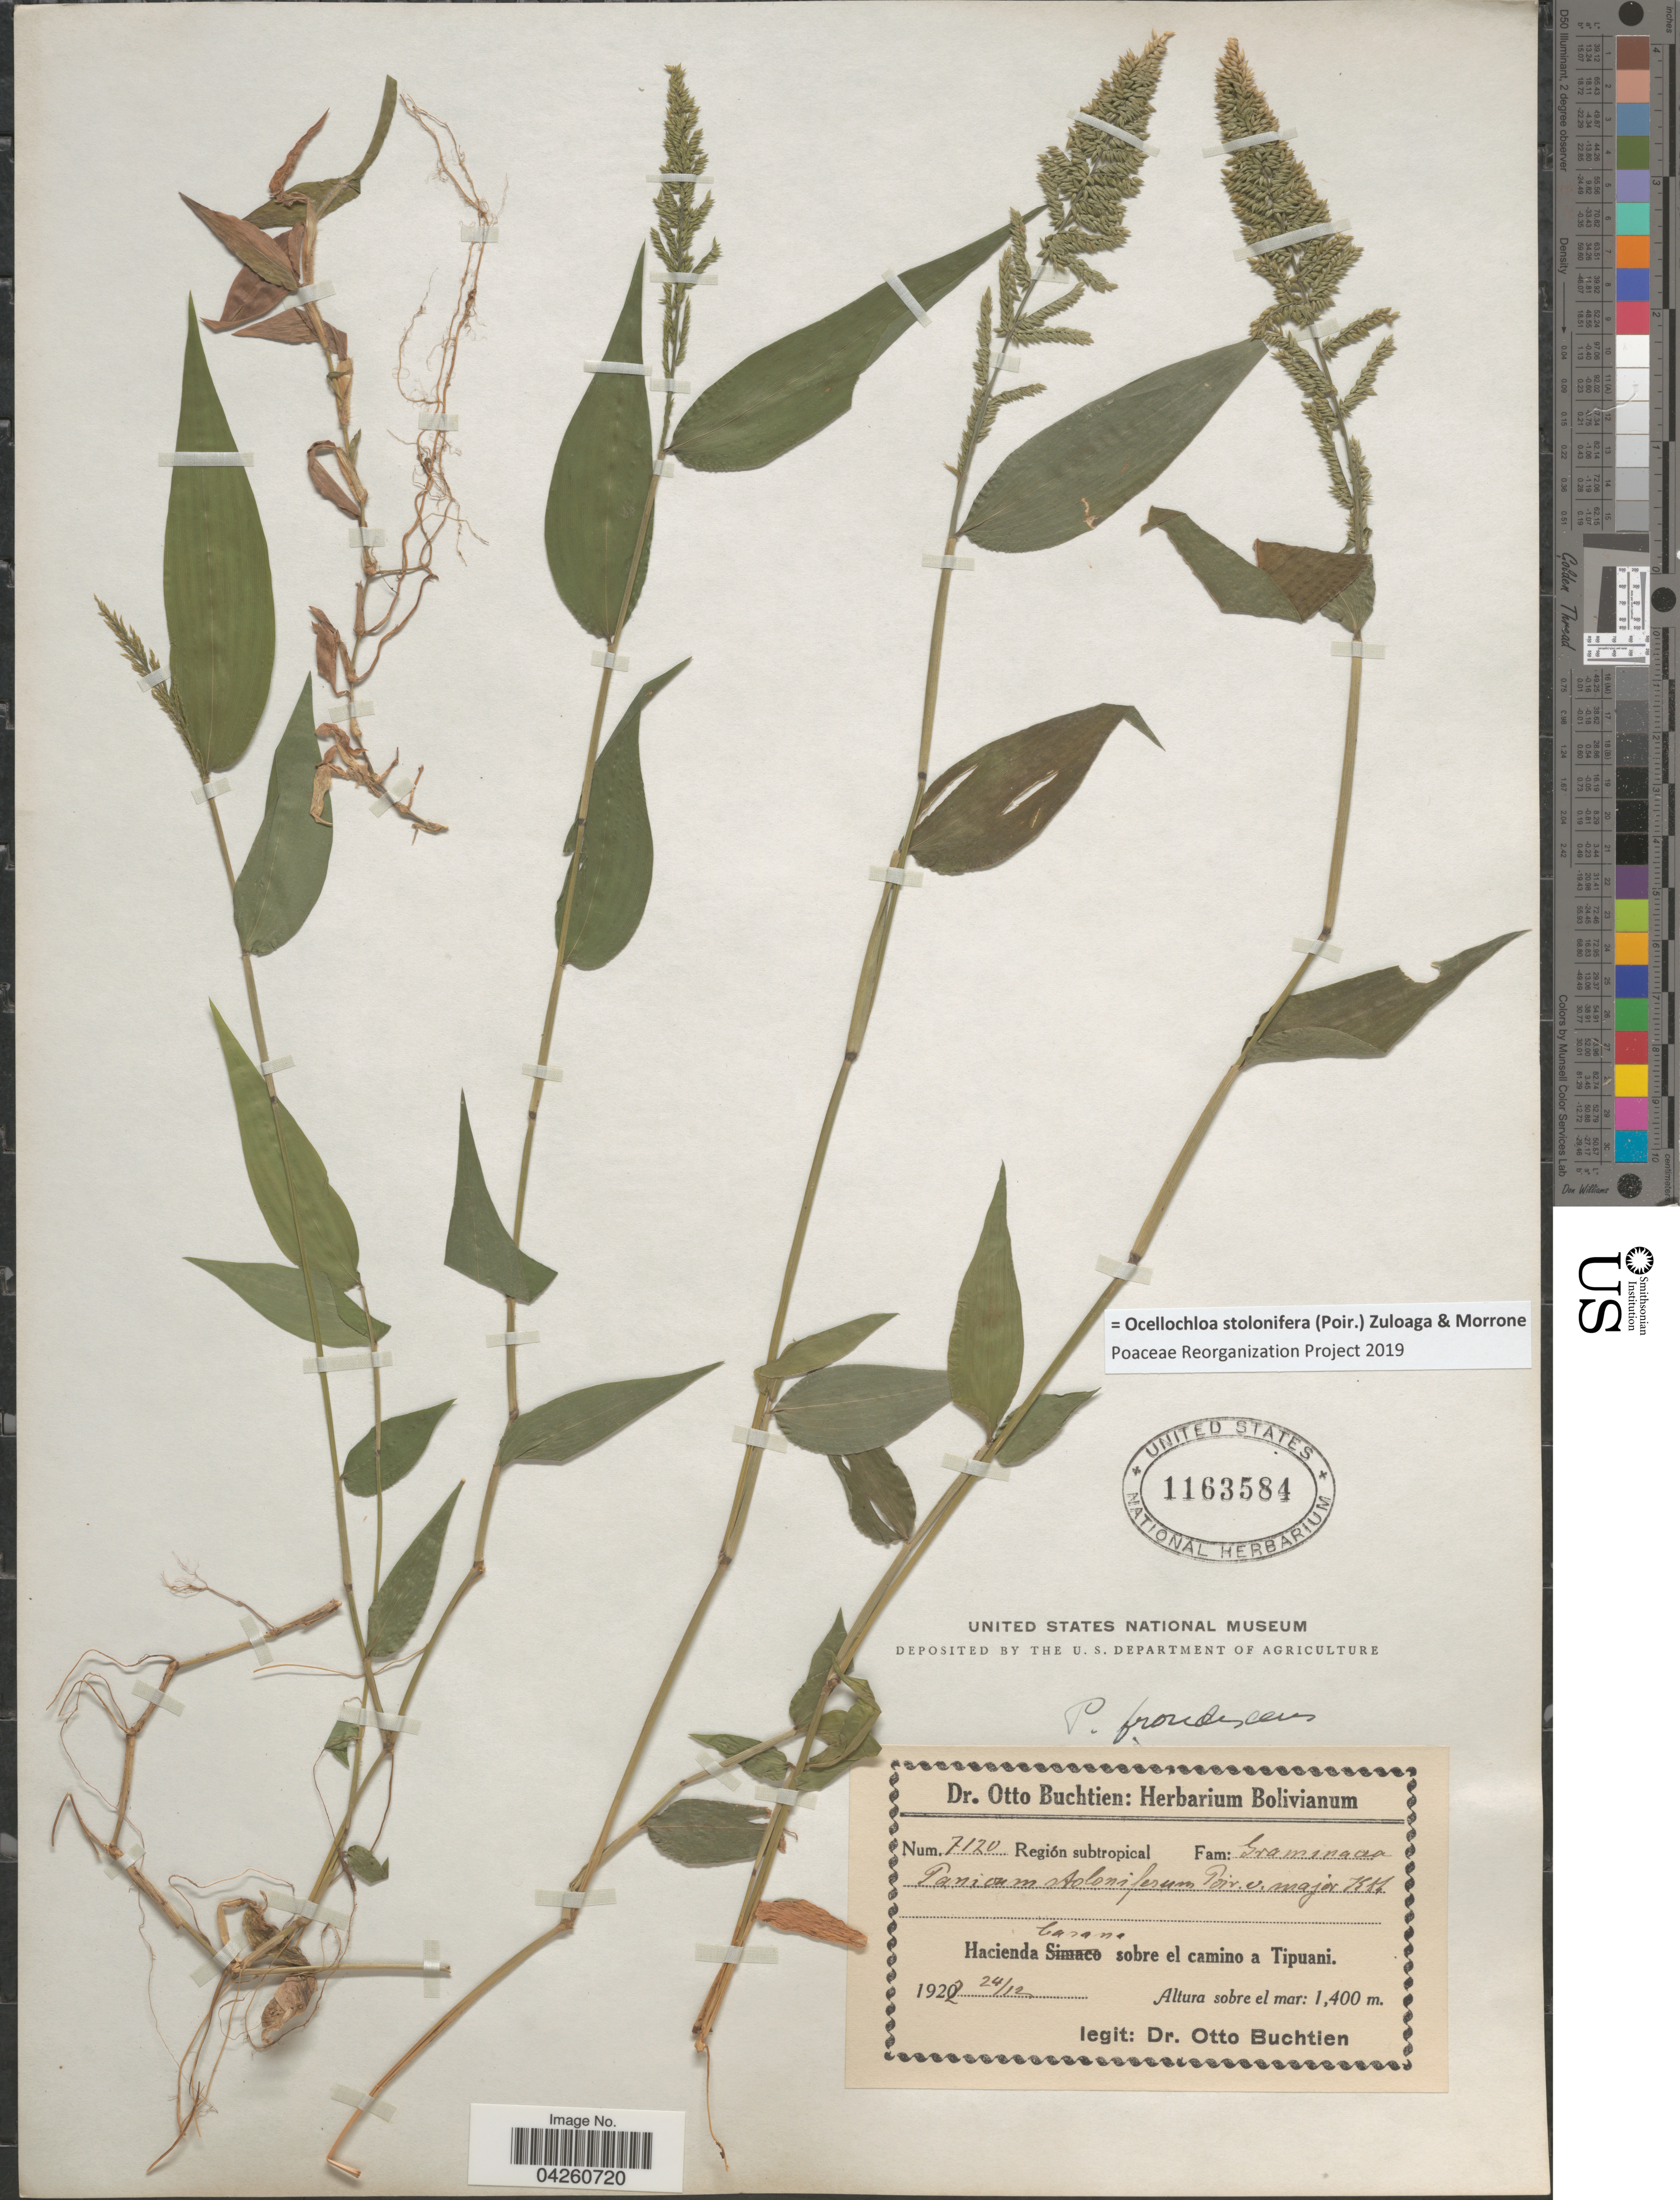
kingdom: Plantae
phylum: Tracheophyta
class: Liliopsida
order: Poales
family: Poaceae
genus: Ocellochloa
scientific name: Ocellochloa stolonifera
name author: (Poir.) Zuloaga & Morrone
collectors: O. Buchtien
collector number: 7120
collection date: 1922-12-24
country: Bolivia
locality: Región subtropical. Hacienda barana sobre el camino a Tipuani.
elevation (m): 1400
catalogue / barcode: US 1163584